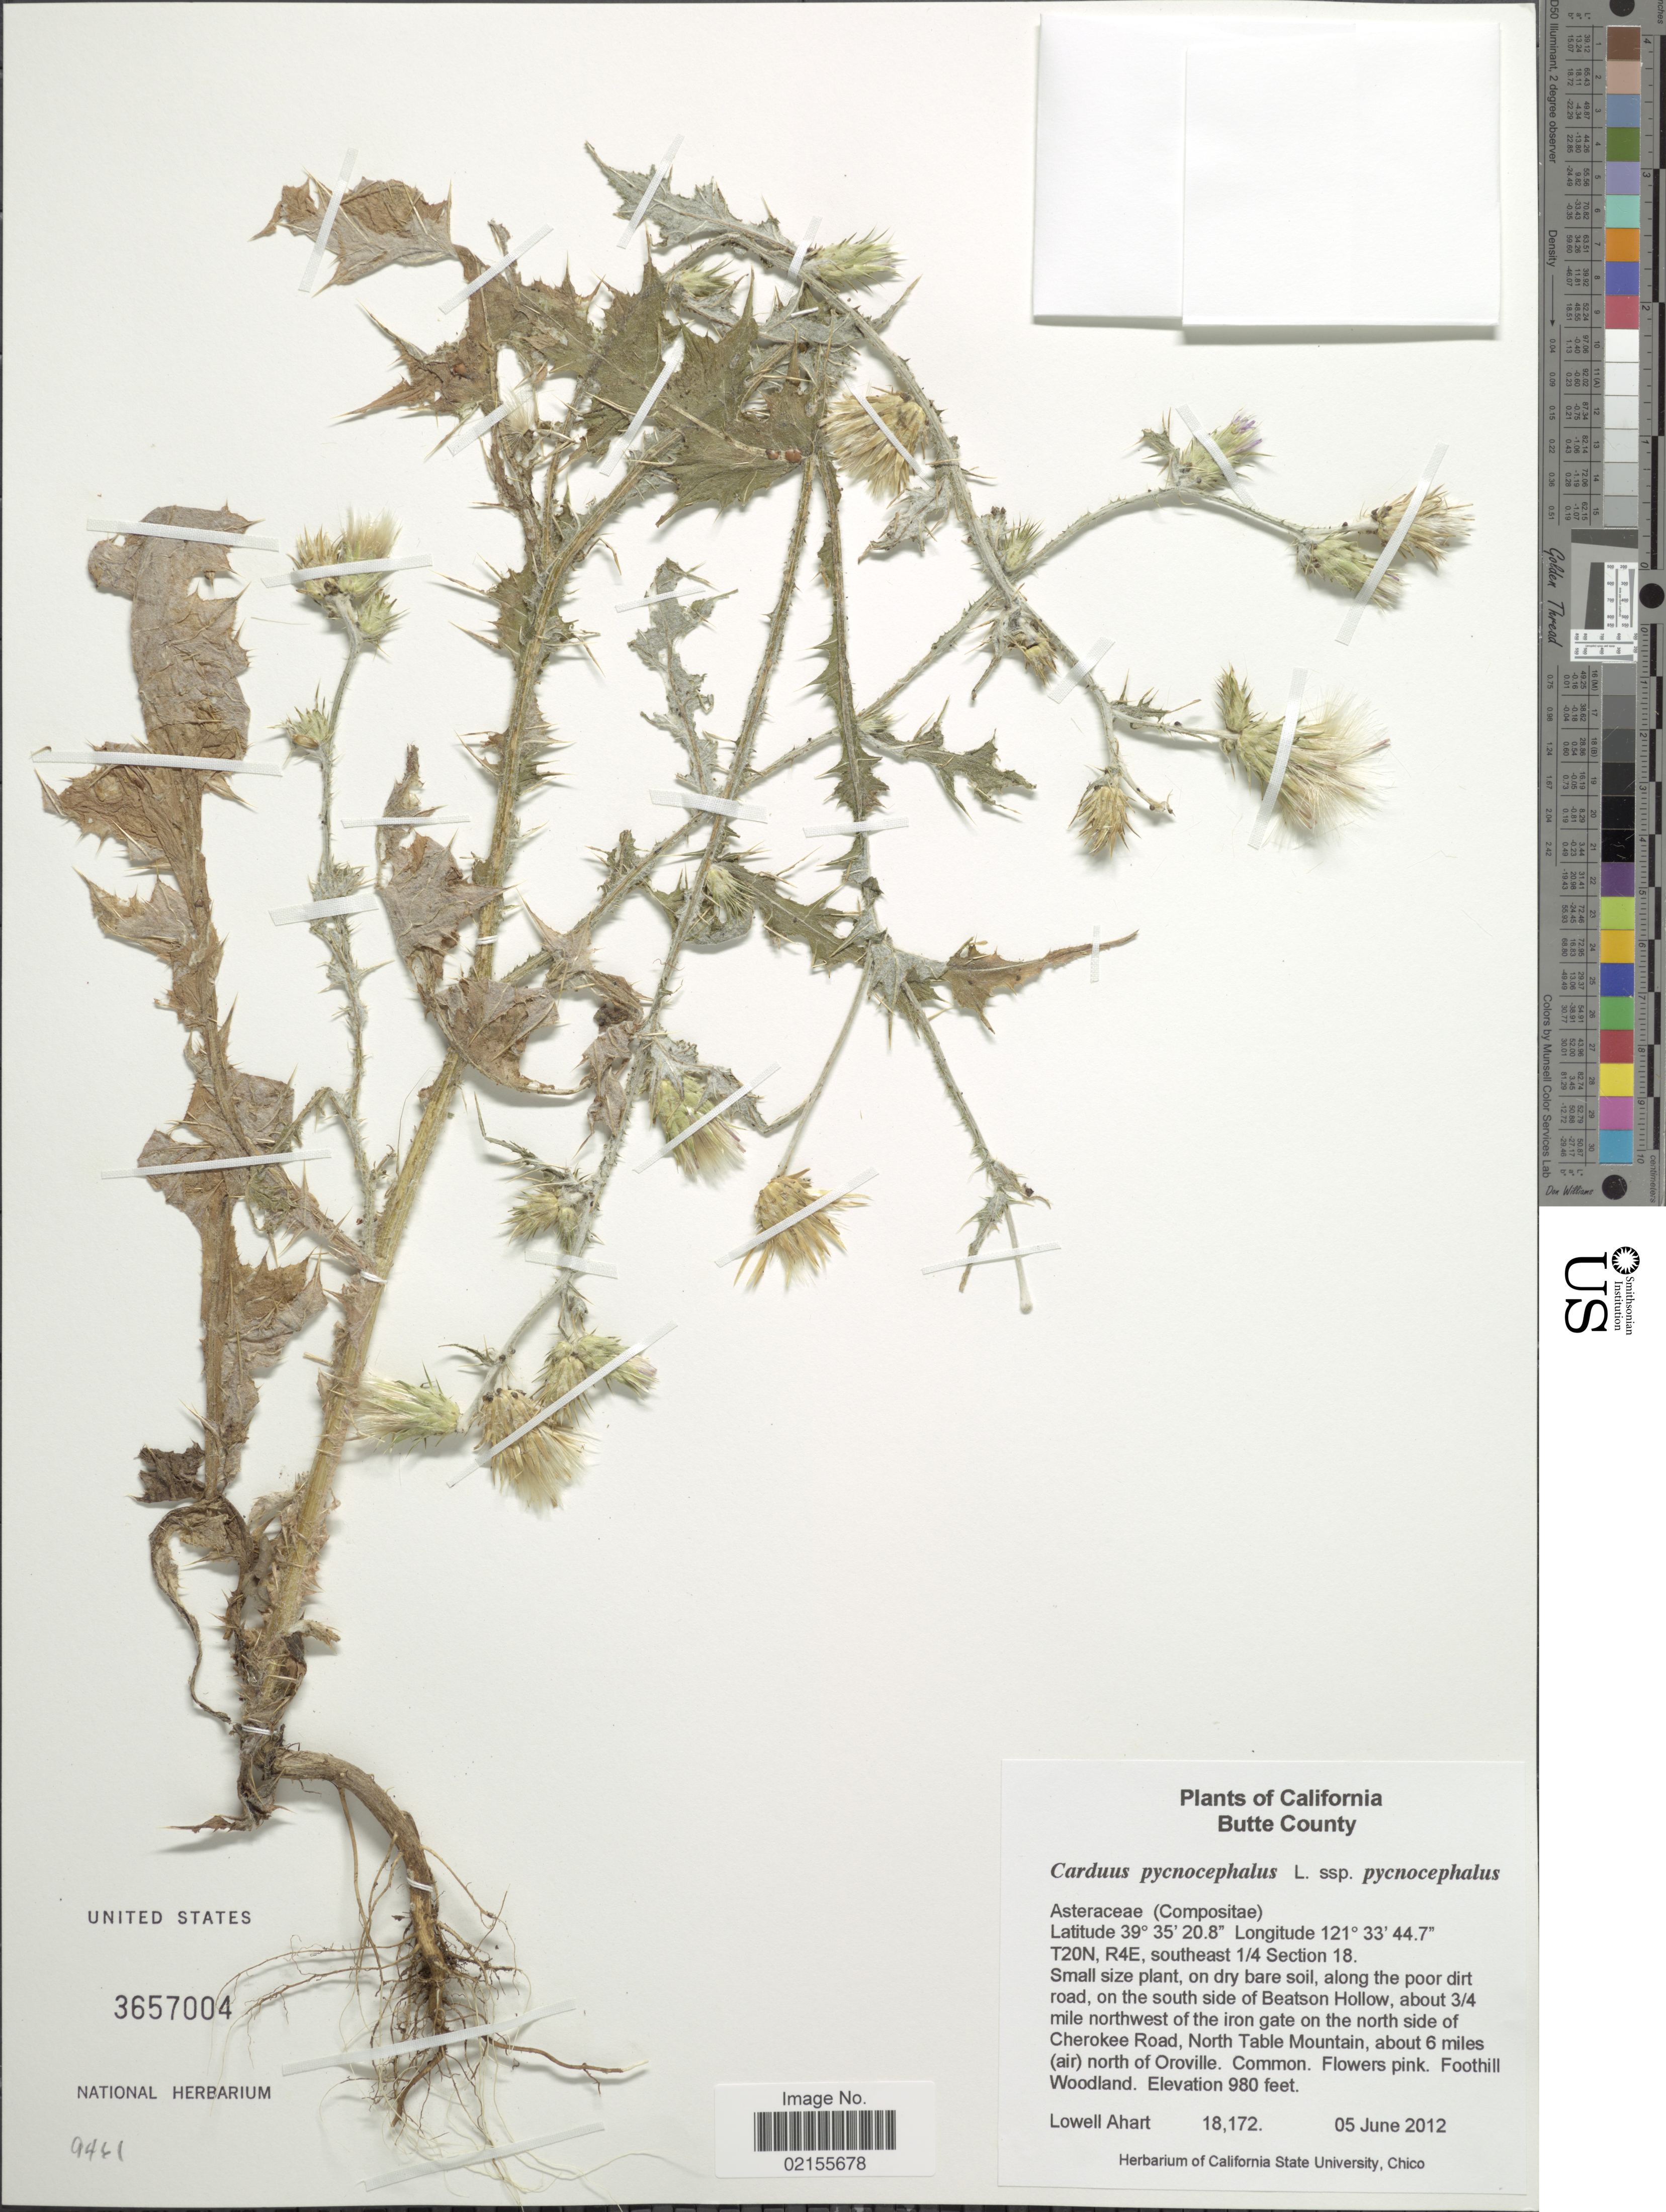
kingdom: Plantae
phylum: Tracheophyta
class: Magnoliopsida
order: Asterales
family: Asteraceae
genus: Carduus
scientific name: Carduus pycnocephalus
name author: L.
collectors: L. Ahart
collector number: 18172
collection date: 2012-06-05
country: United States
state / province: California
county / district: Butte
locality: Butte County, T20N, R4E, southeast 1/4 Section 18, along the poor dirt road, on the south side of Beatson Hollow, about 3/4 mile northwest of the iron gate on the north side of Cherokee Road, North Table Mountain, about 6 miles (air) north of Oroville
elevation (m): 299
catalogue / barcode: US 3657004